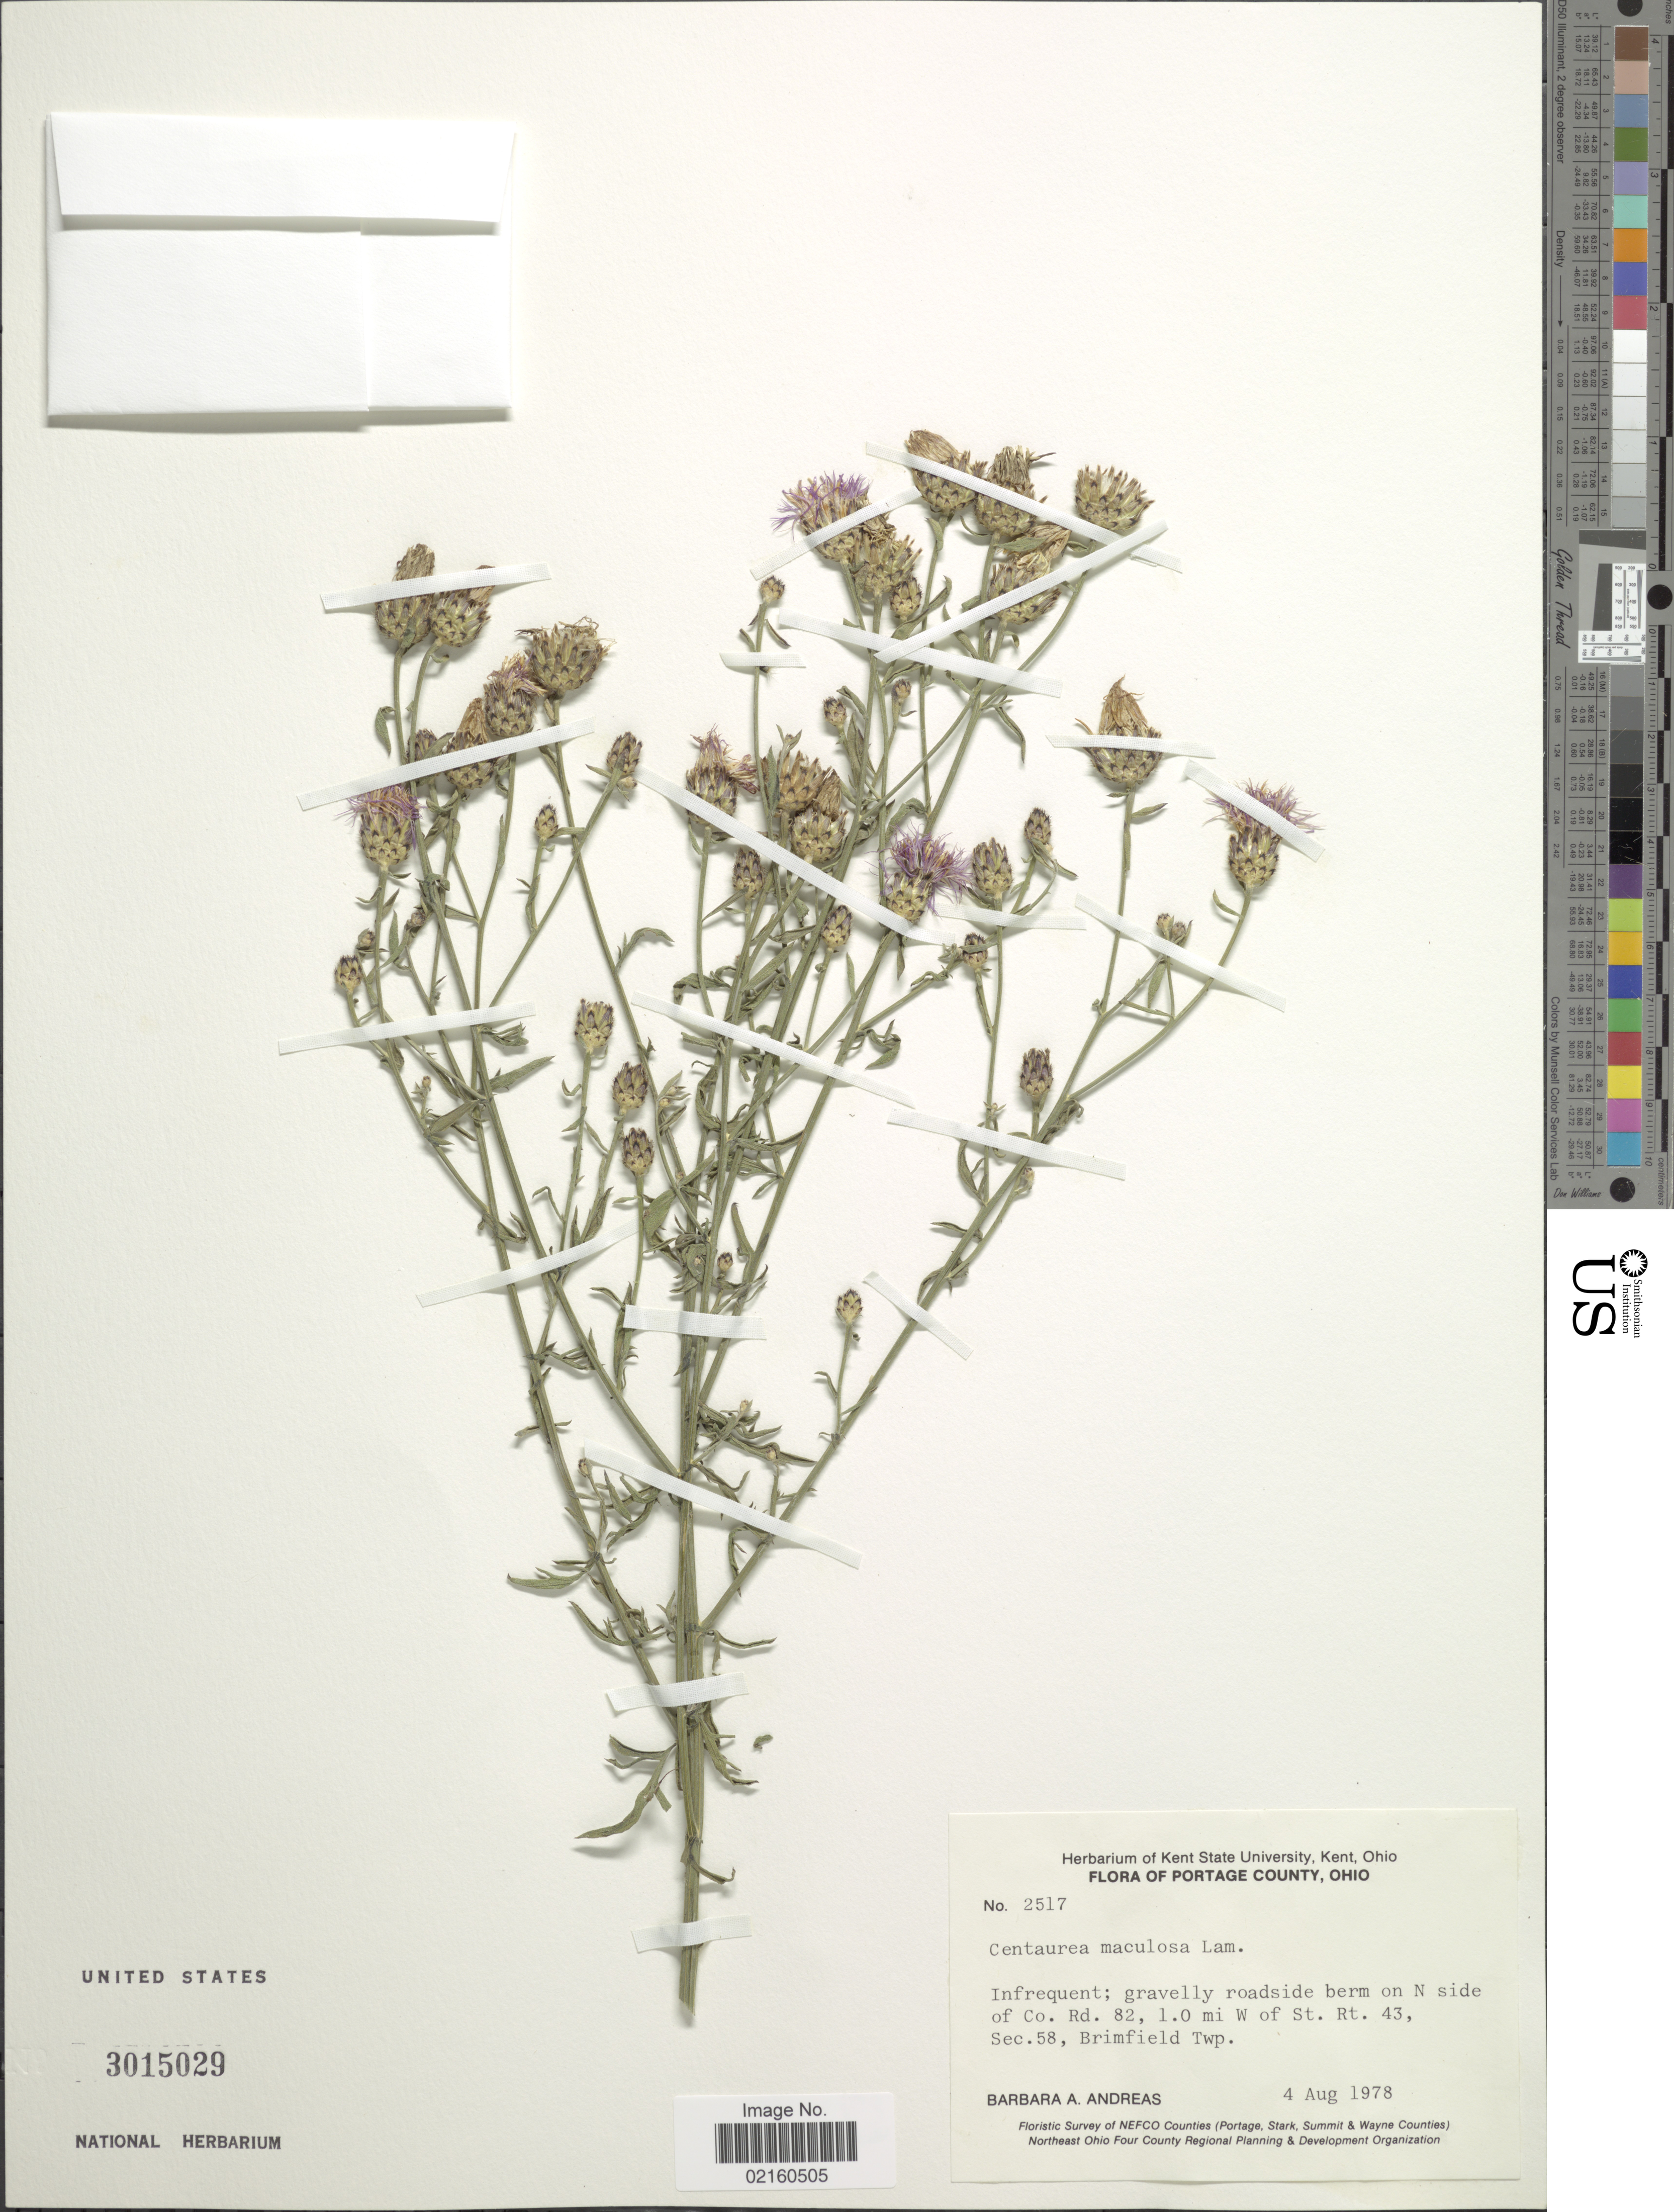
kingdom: Plantae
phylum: Tracheophyta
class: Magnoliopsida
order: Asterales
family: Asteraceae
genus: Centaurea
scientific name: Centaurea stoebe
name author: L.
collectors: B. A. Andreas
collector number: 2517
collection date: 1978-08-04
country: United States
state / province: Ohio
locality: Portage County, N side of Co. Rd. 82, 1.0 mi W of St. Rt. 43, Sec 58, Brimfield Twp.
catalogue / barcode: US 3015029